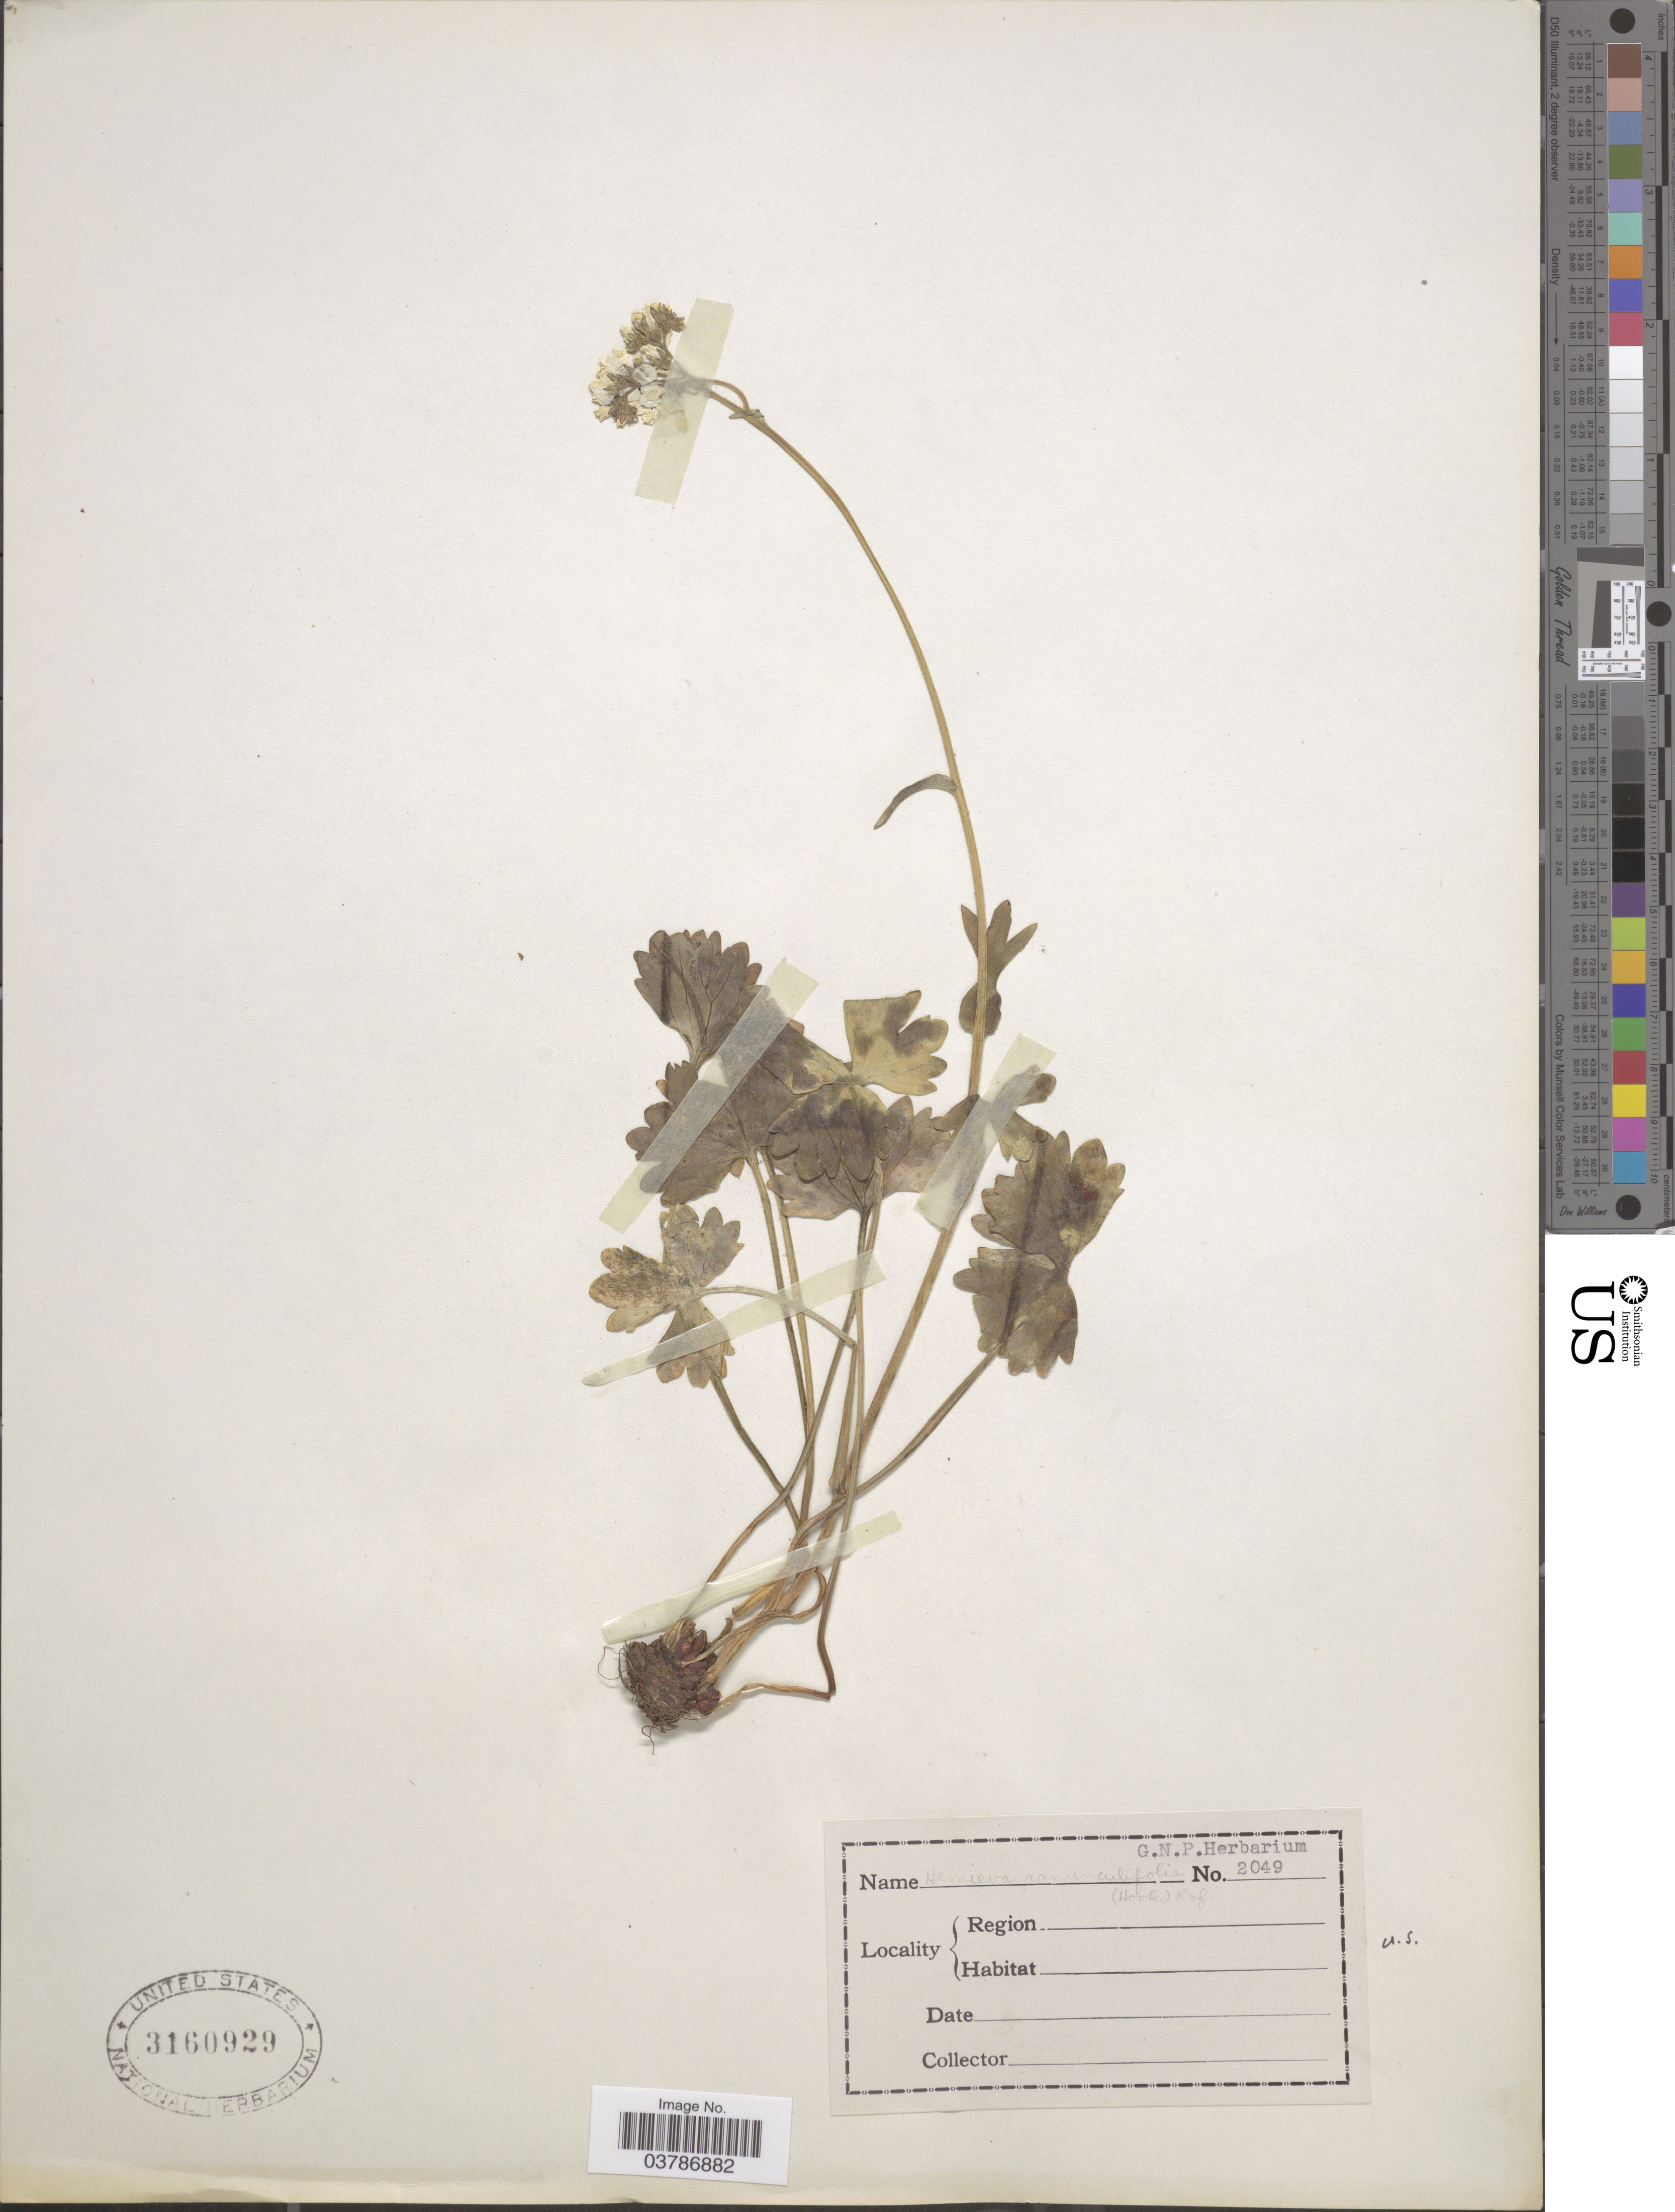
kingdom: Plantae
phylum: Tracheophyta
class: Magnoliopsida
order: Saxifragales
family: Saxifragaceae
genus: Hemieva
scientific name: Hemieva ranunculifolia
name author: (Hook.) Raf.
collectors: ex herb. G. N. P.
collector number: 2049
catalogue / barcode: US 3160929